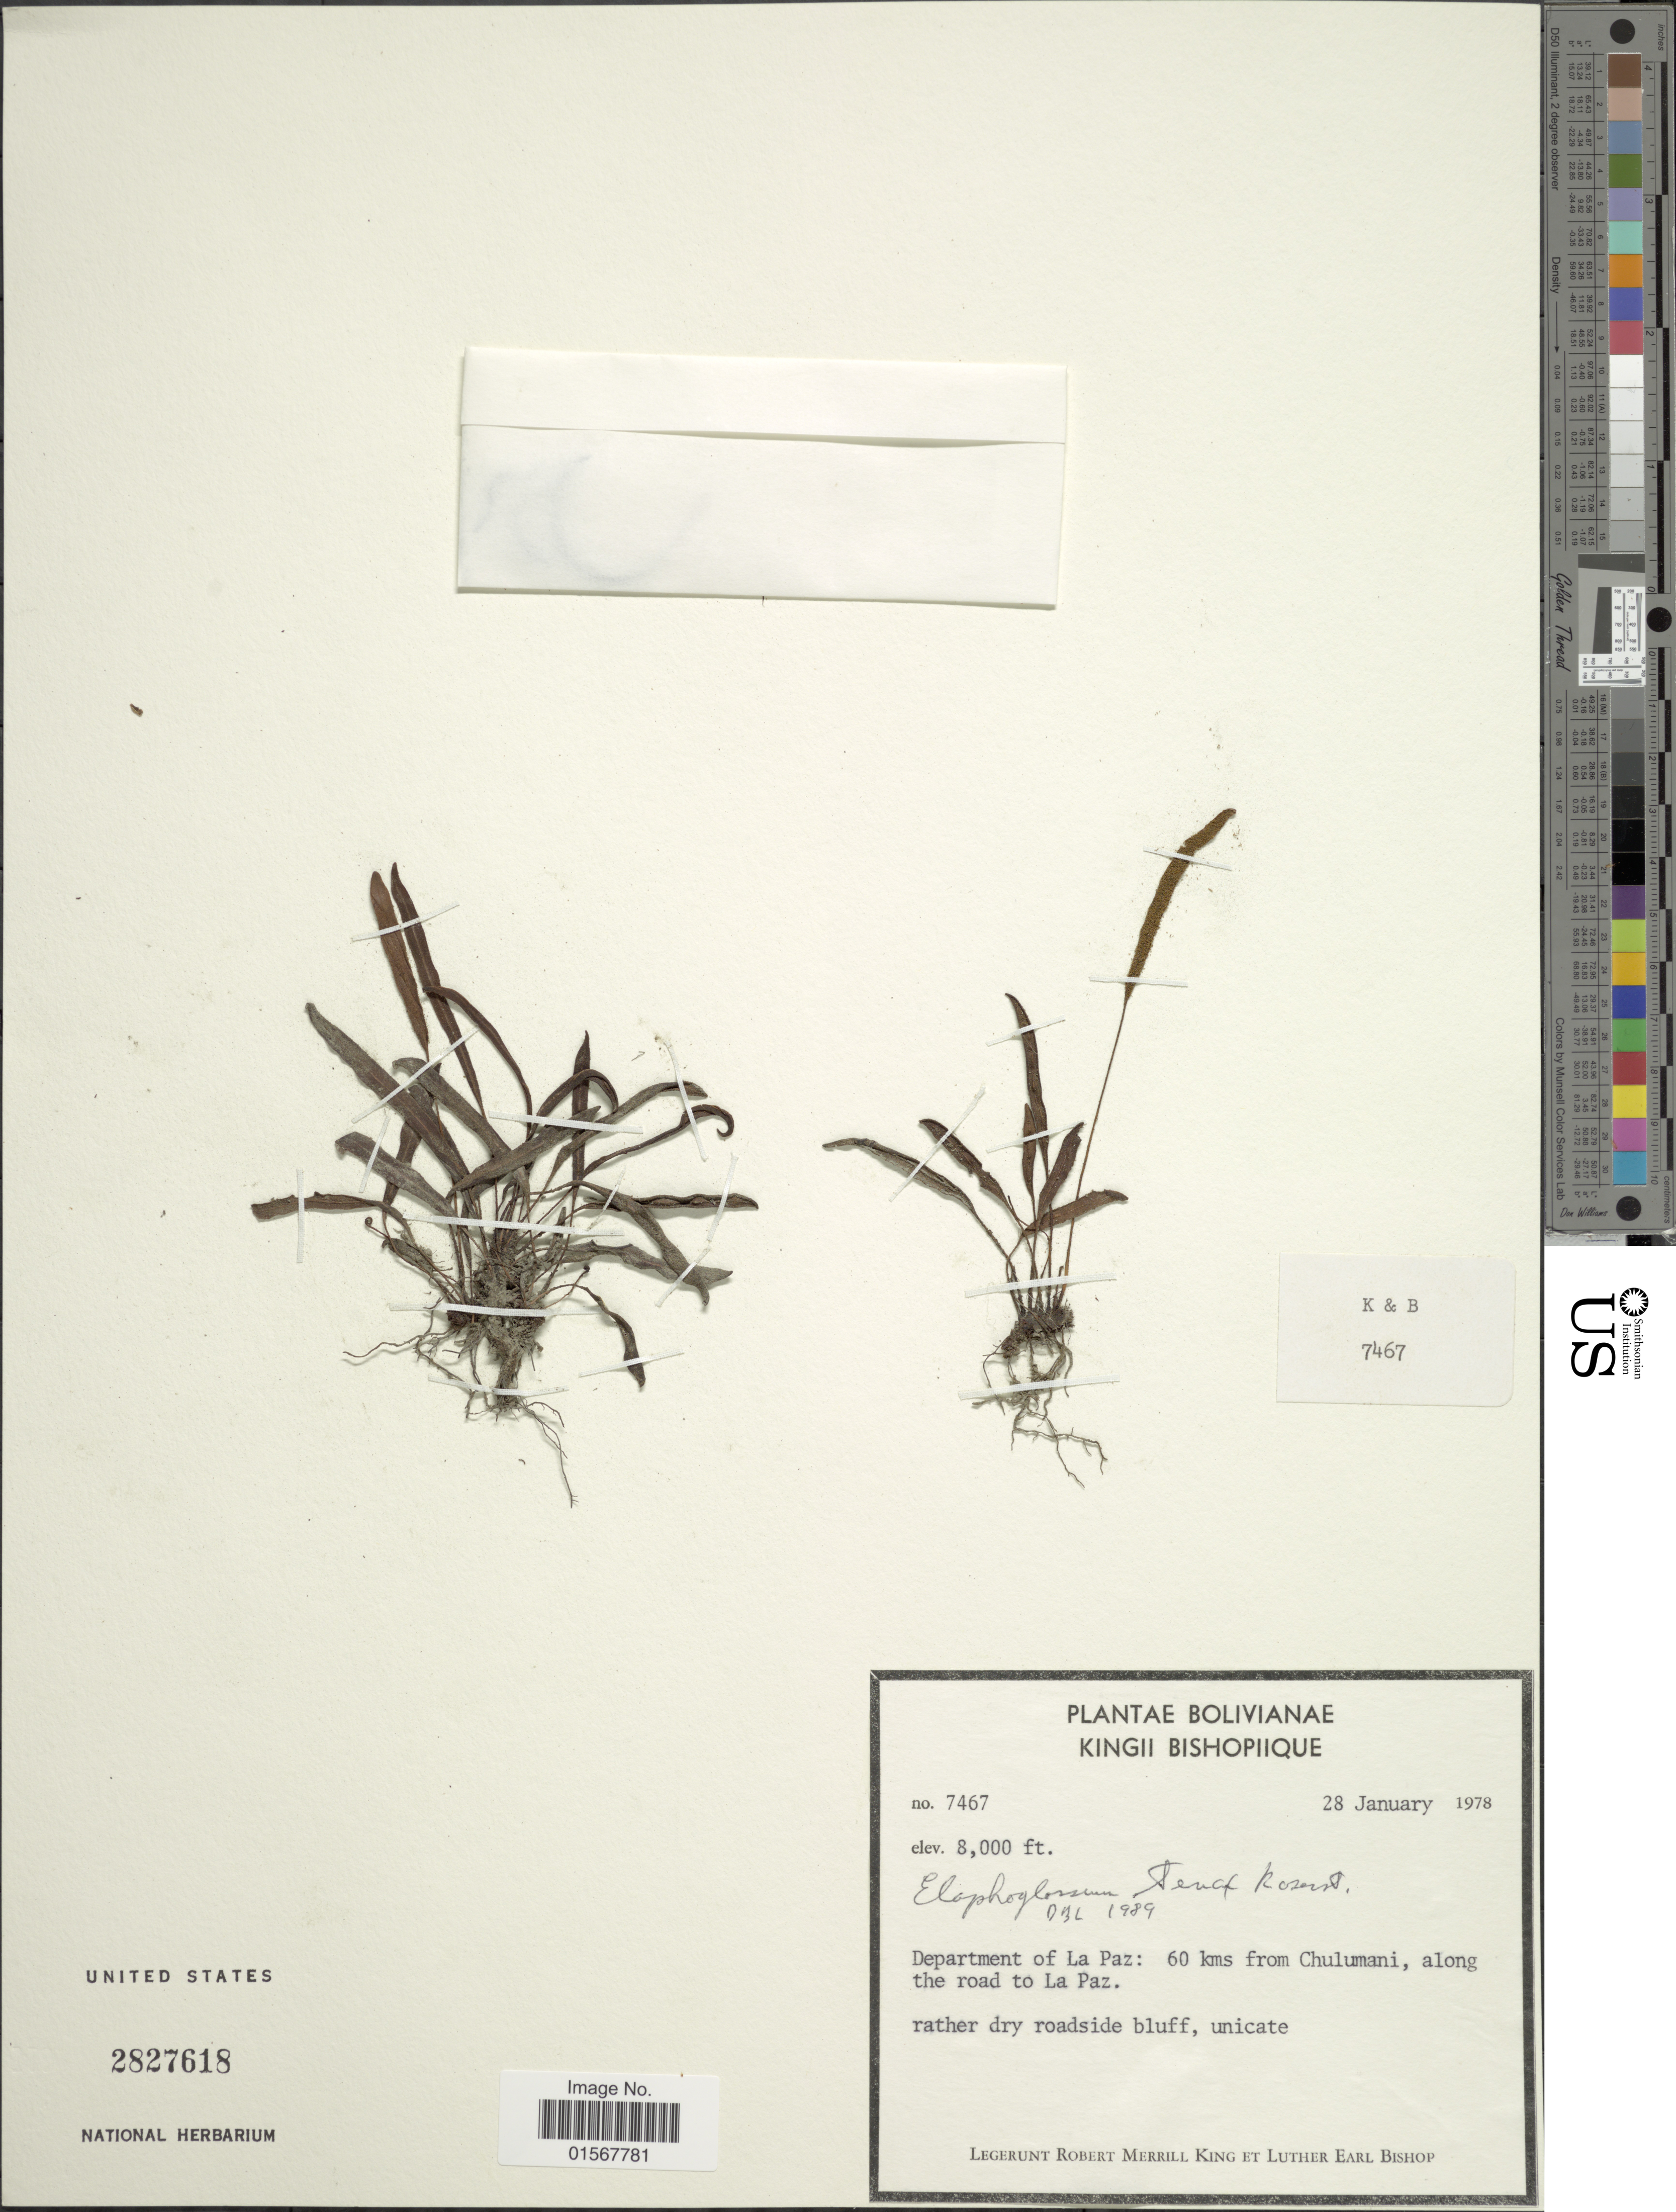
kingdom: Plantae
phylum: Tracheophyta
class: Polypodiopsida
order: Polypodiales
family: Dryopteridaceae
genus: Elaphoglossum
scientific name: Elaphoglossum tenax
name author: Rosenst.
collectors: L. R. M. King & L. E. Bishop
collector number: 7467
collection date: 1978-01-28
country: Bolivia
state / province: La Paz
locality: Department of La Paz: 60 kms from Chulumani, along the road to La Paz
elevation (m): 2438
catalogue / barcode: US 2827618